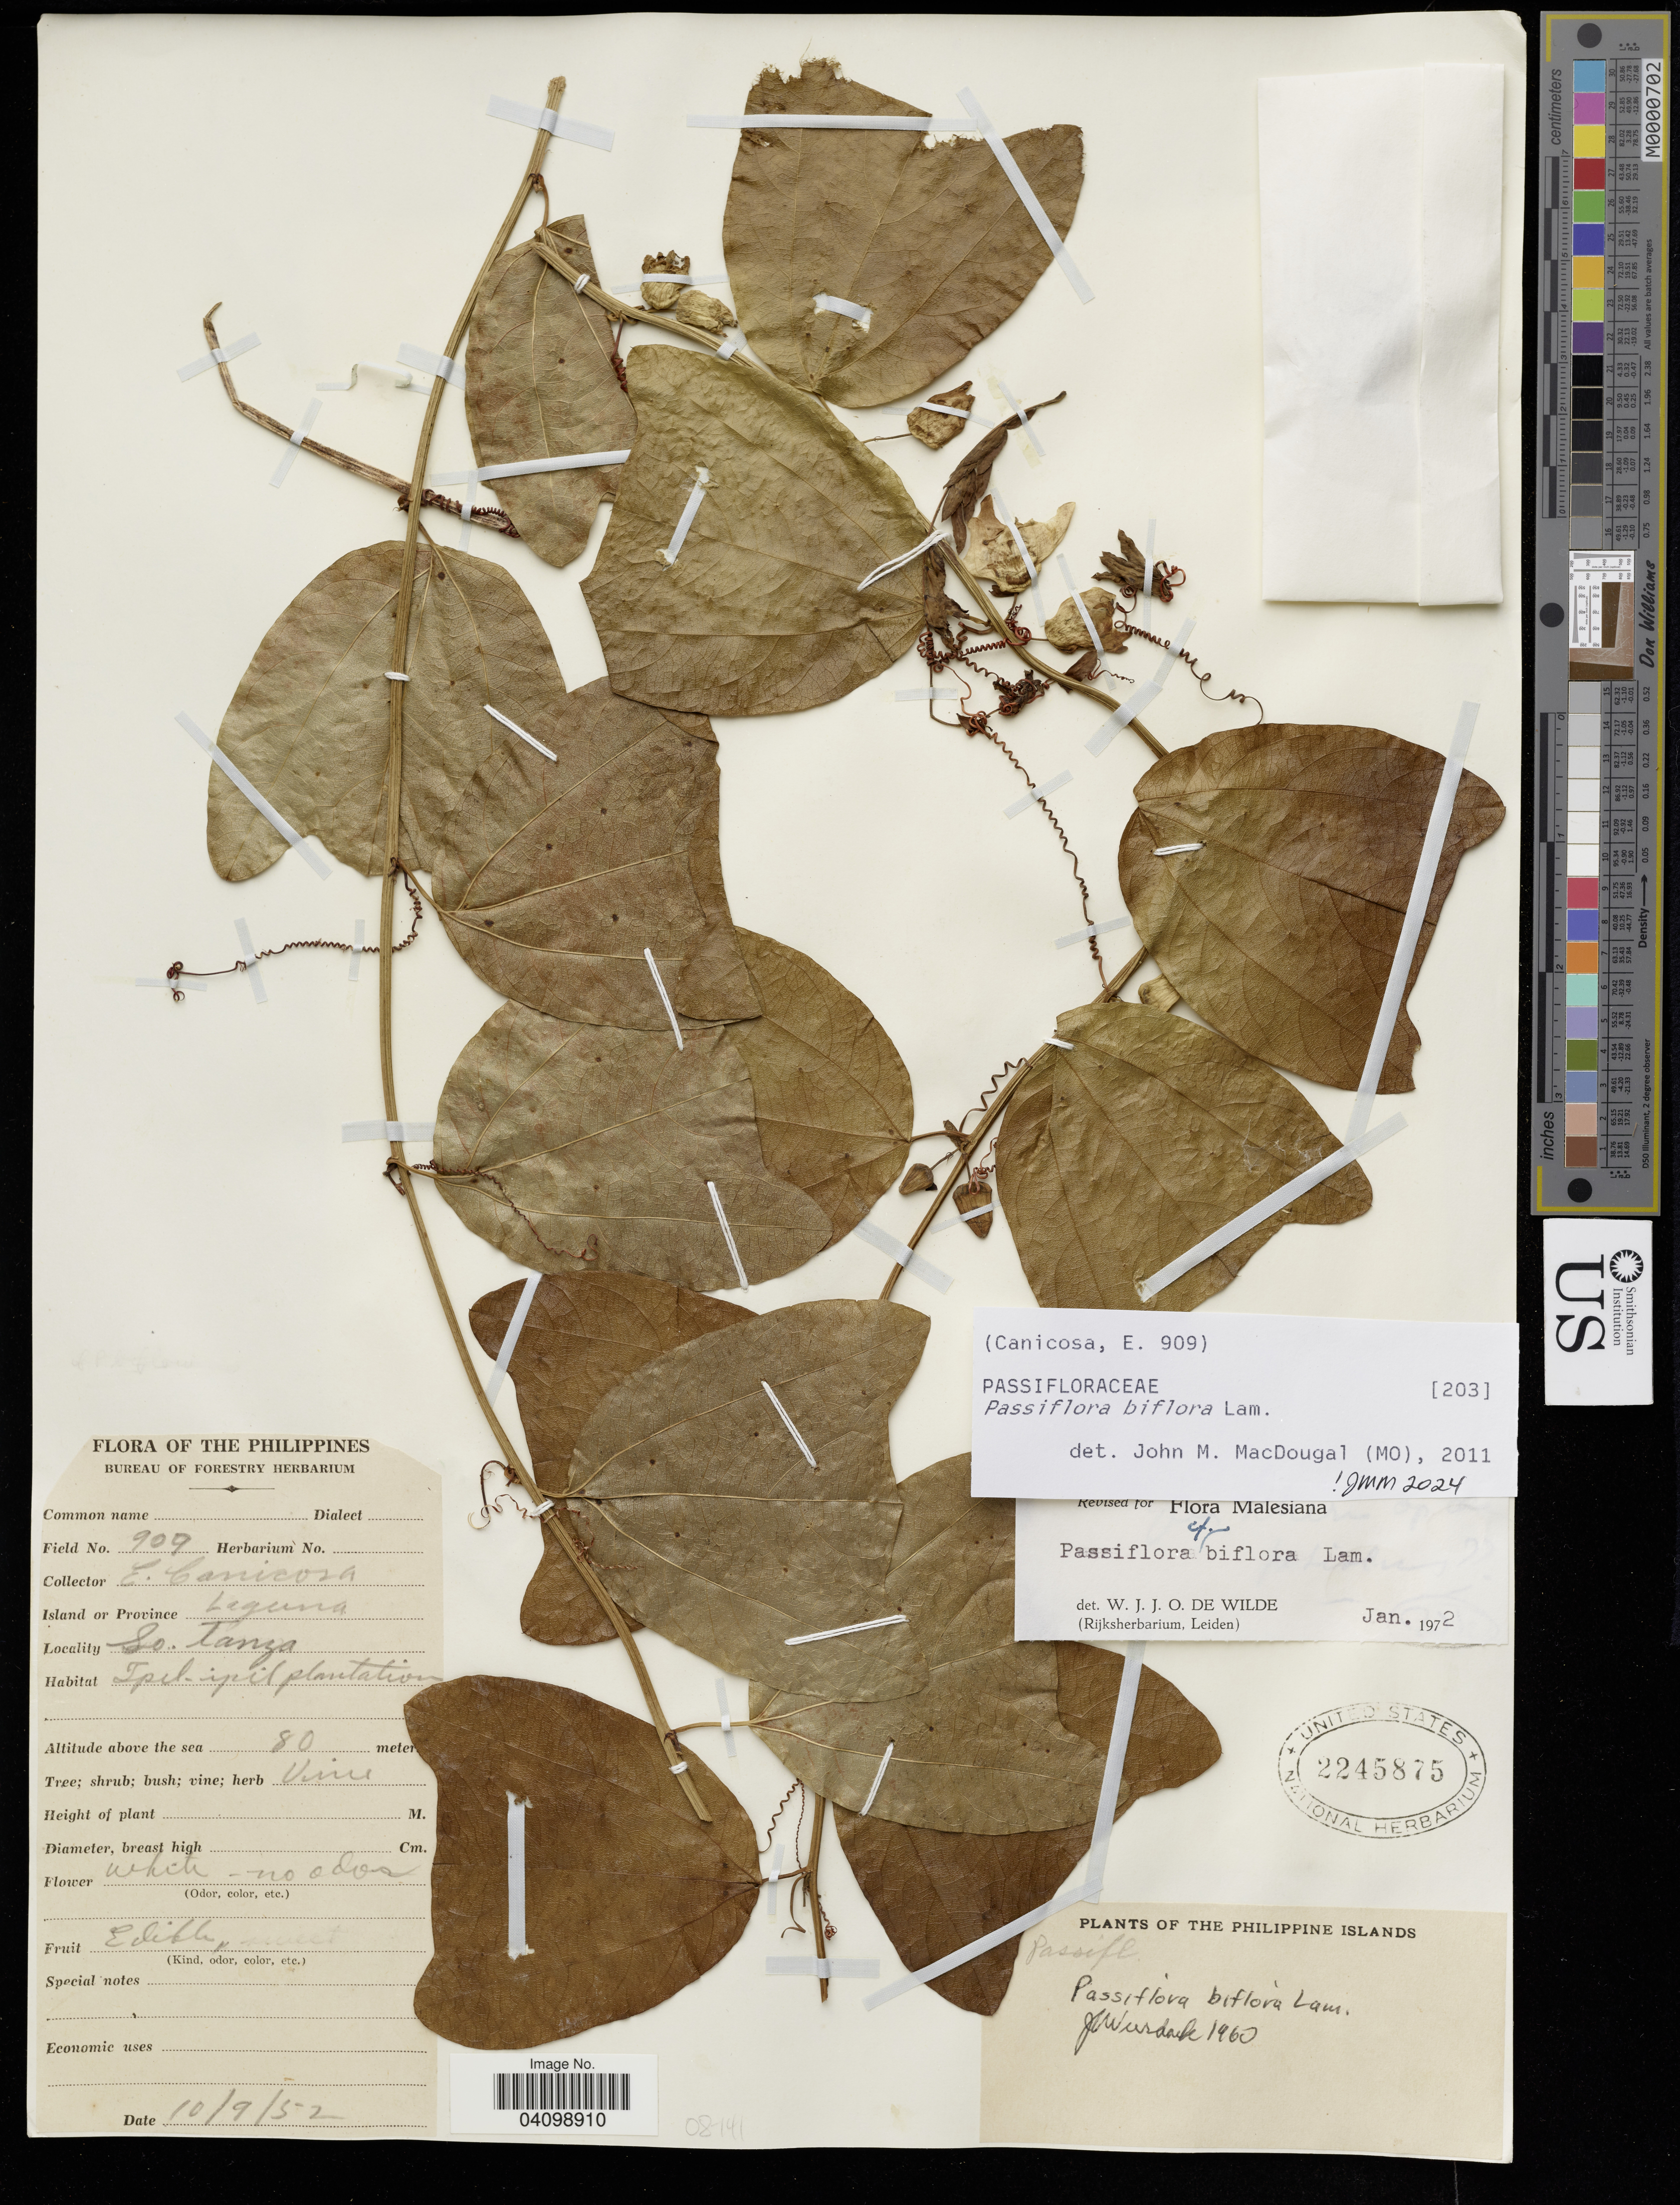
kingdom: Plantae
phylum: Tracheophyta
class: Magnoliopsida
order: Malpighiales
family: Passifloraceae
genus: Passiflora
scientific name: Passiflora biflora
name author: Lam.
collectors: E. Canicosa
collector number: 909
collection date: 1952-09-10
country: Philippines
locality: So. Tanza.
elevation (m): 80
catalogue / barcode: US 2245875